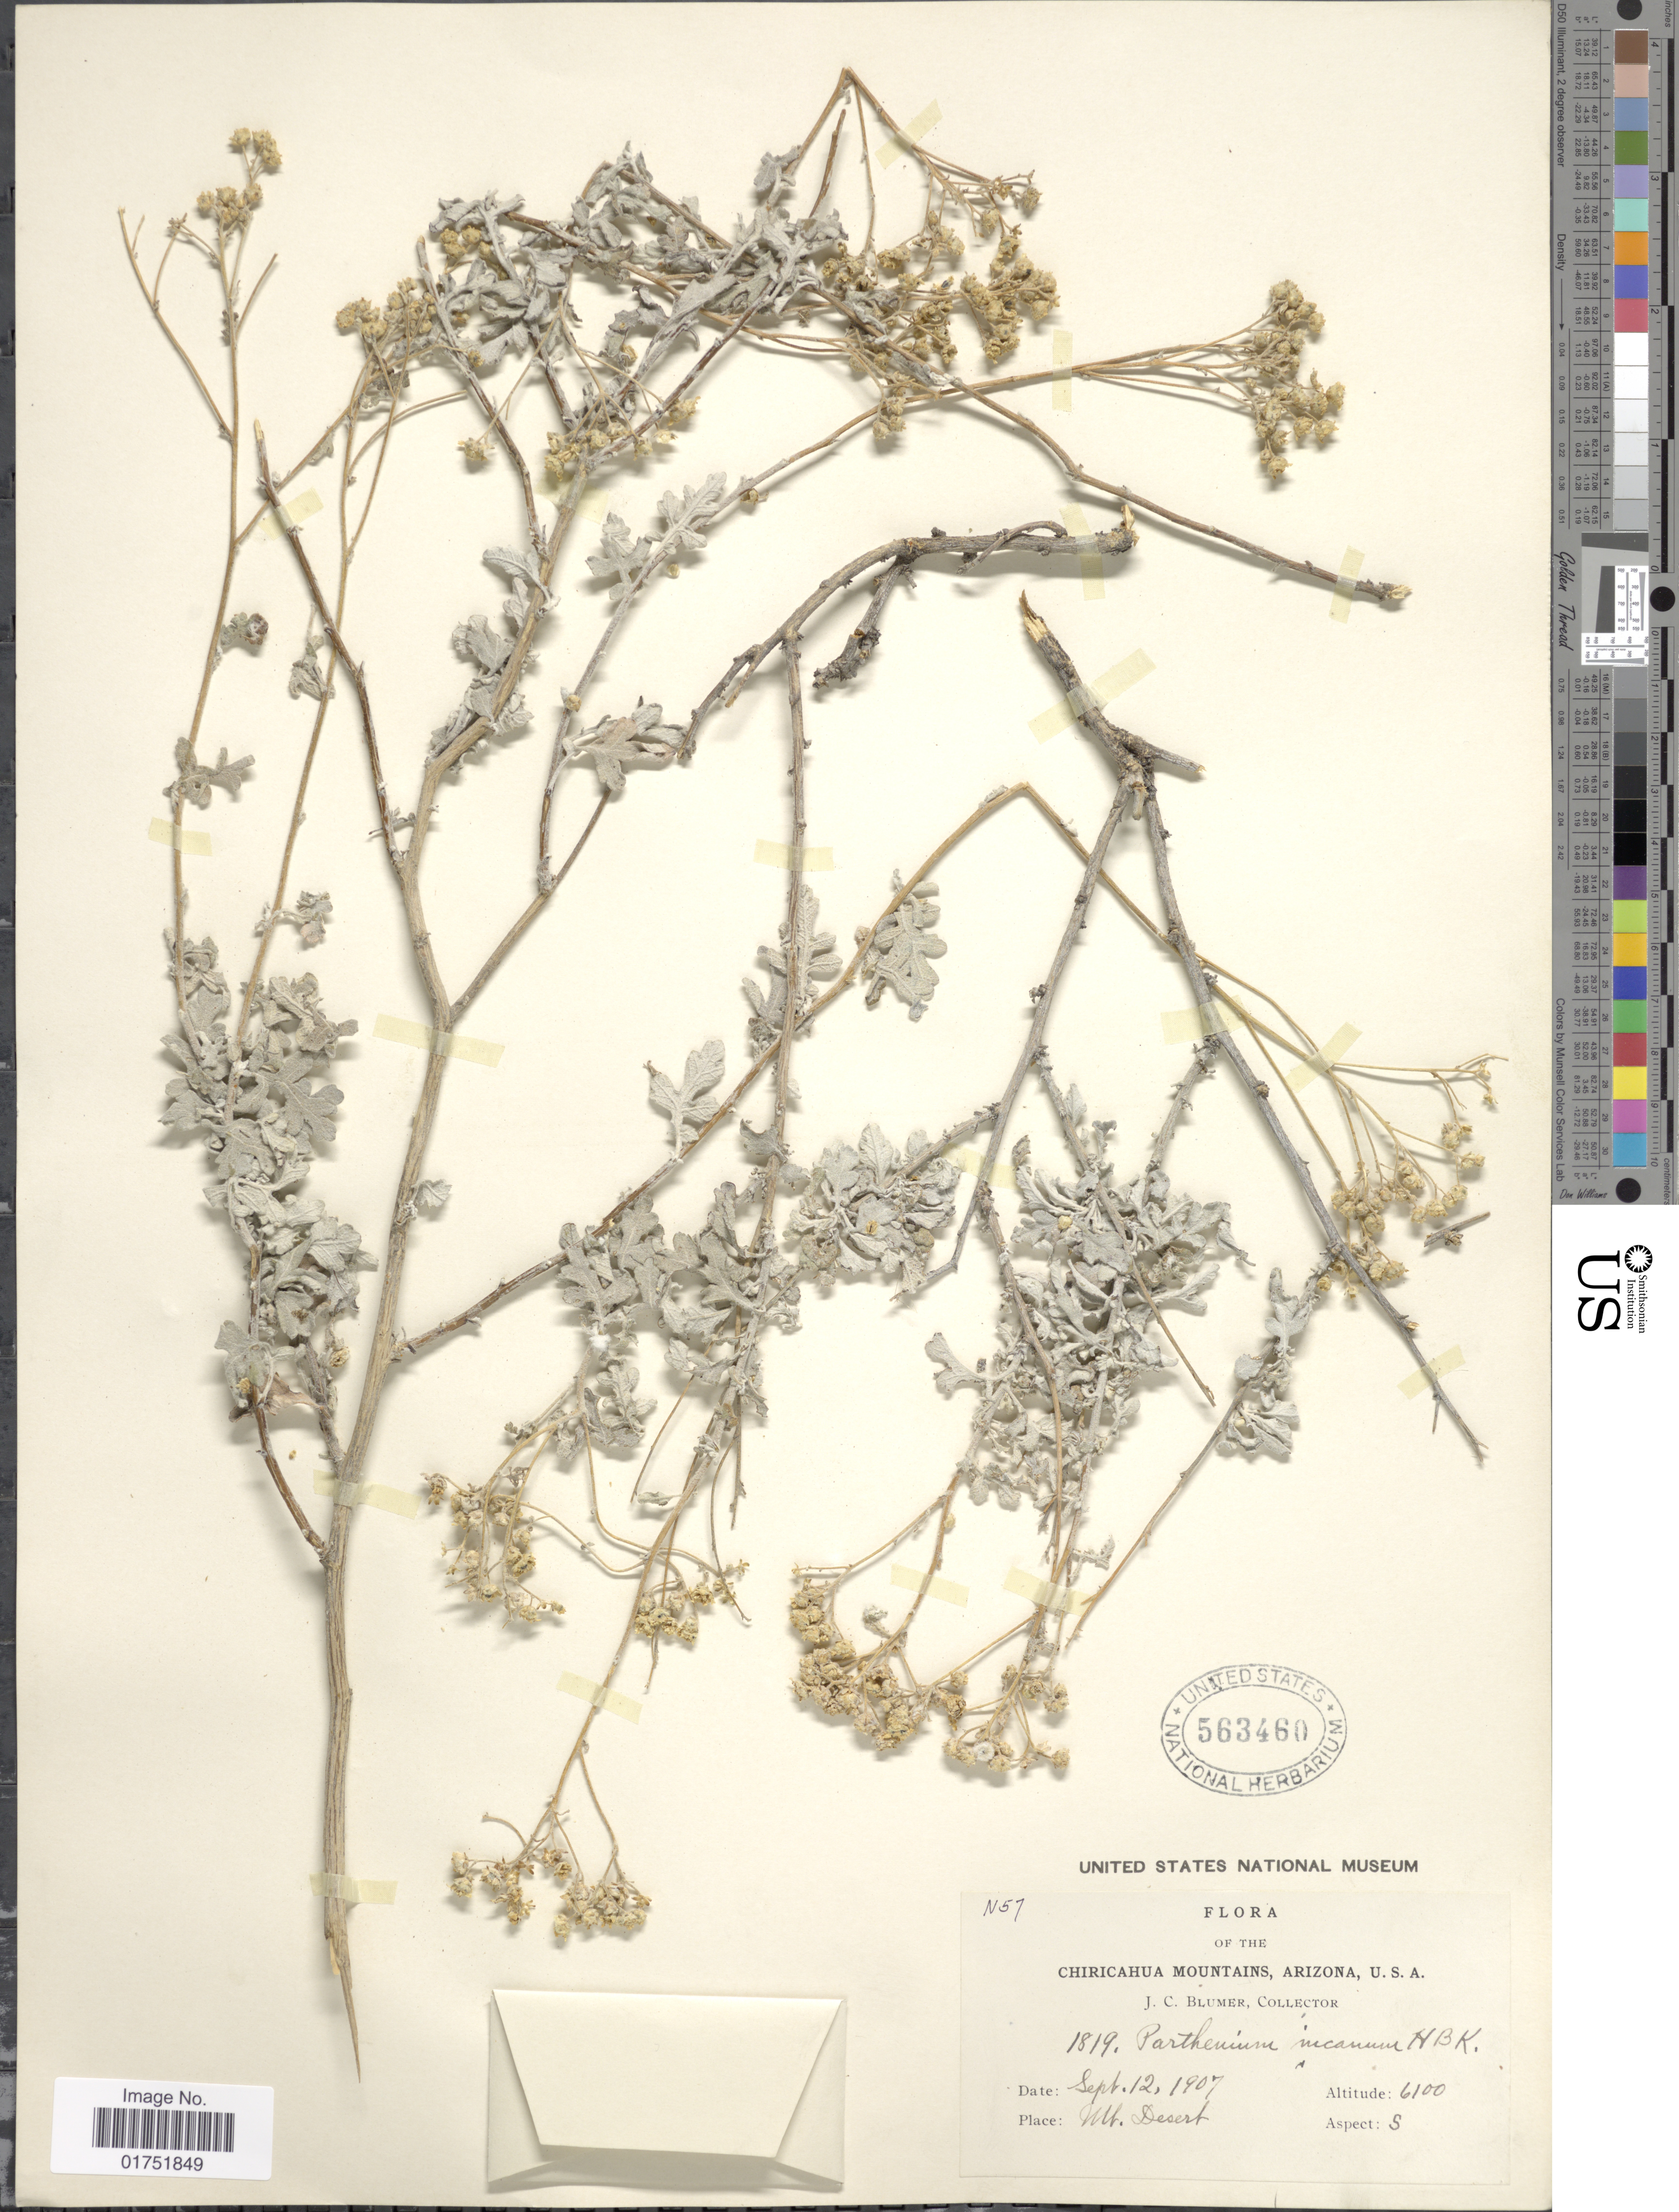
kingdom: Plantae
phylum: Tracheophyta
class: Magnoliopsida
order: Asterales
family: Asteraceae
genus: Parthenium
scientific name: Parthenium incanum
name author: Kunth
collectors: J. C. Blumer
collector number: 57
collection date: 1907-09-12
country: United States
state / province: Arizona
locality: Chiricahua Mountains, U.S.A., Mt. Desert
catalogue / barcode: US 563460